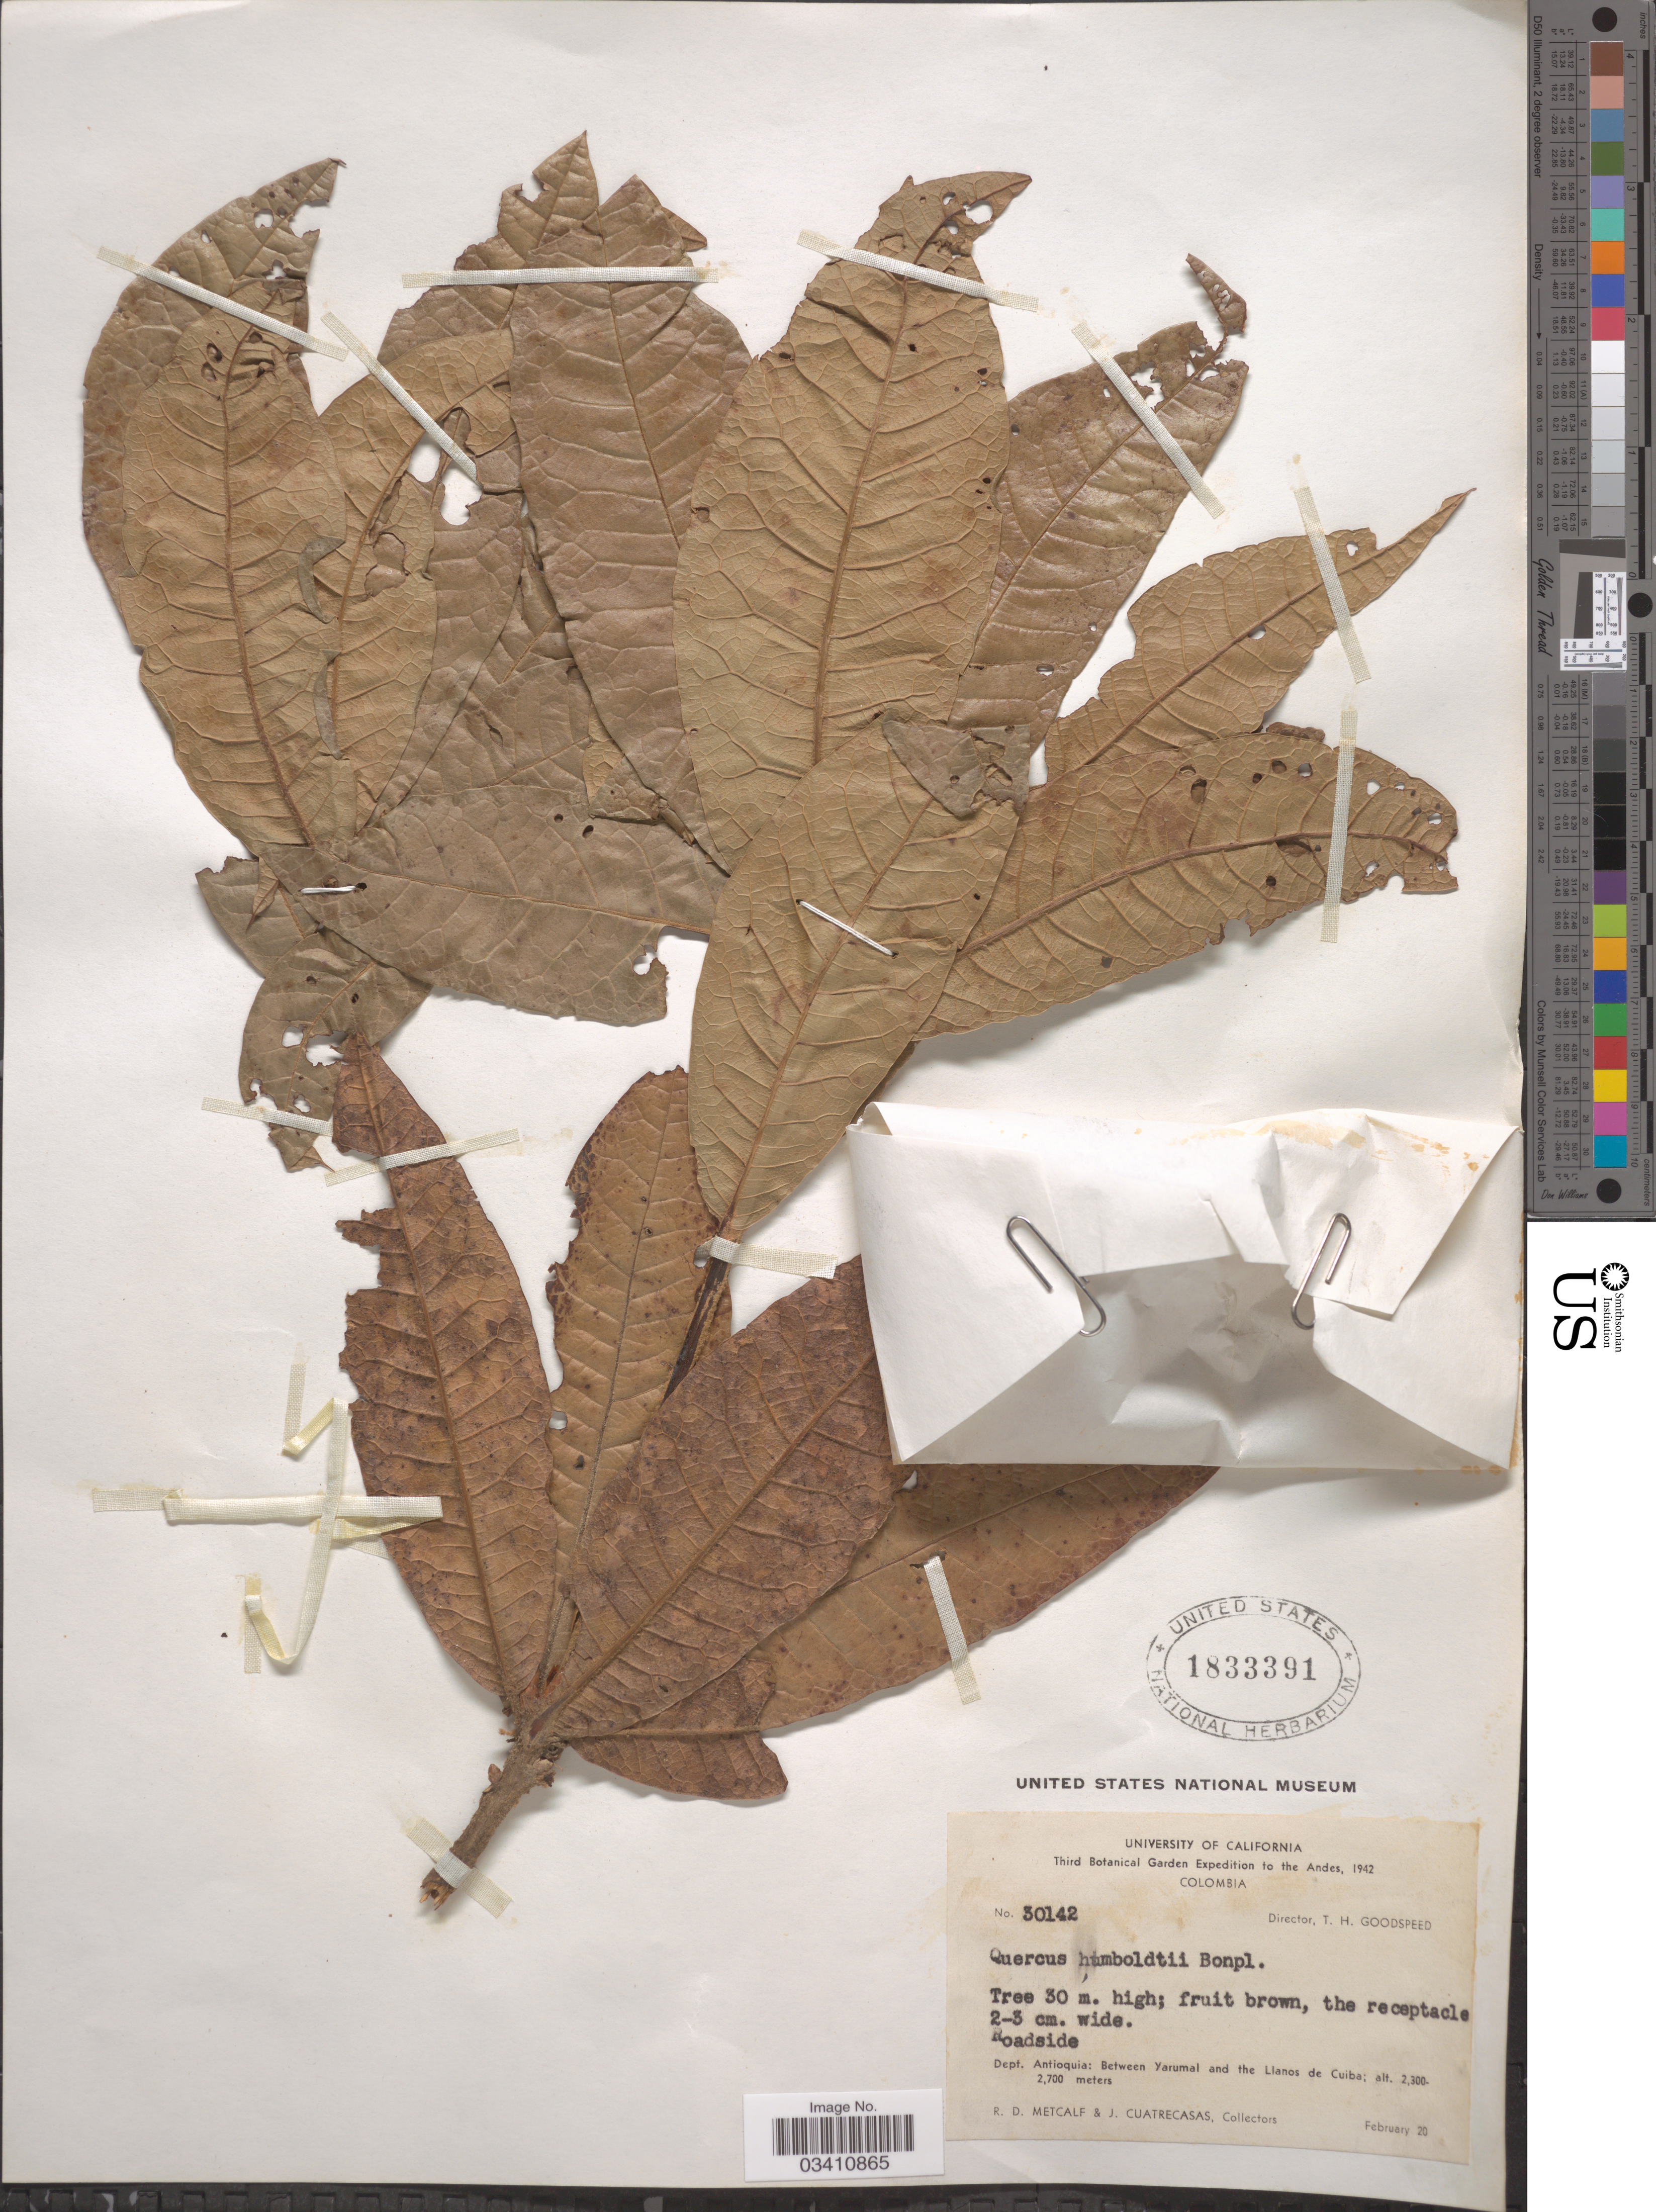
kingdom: Plantae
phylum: Tracheophyta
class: Magnoliopsida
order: Fagales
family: Fagaceae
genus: Quercus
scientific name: Quercus humboldtii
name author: Bonpl.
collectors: R. D. Metcalf & J. Cuatrecasas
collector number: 30142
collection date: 1942-02-20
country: Colombia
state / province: Antioquia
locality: The Andes. Dept. Antioquia: Between Yarumal and the Llanos de Cuiba.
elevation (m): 2300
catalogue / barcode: US 1833391